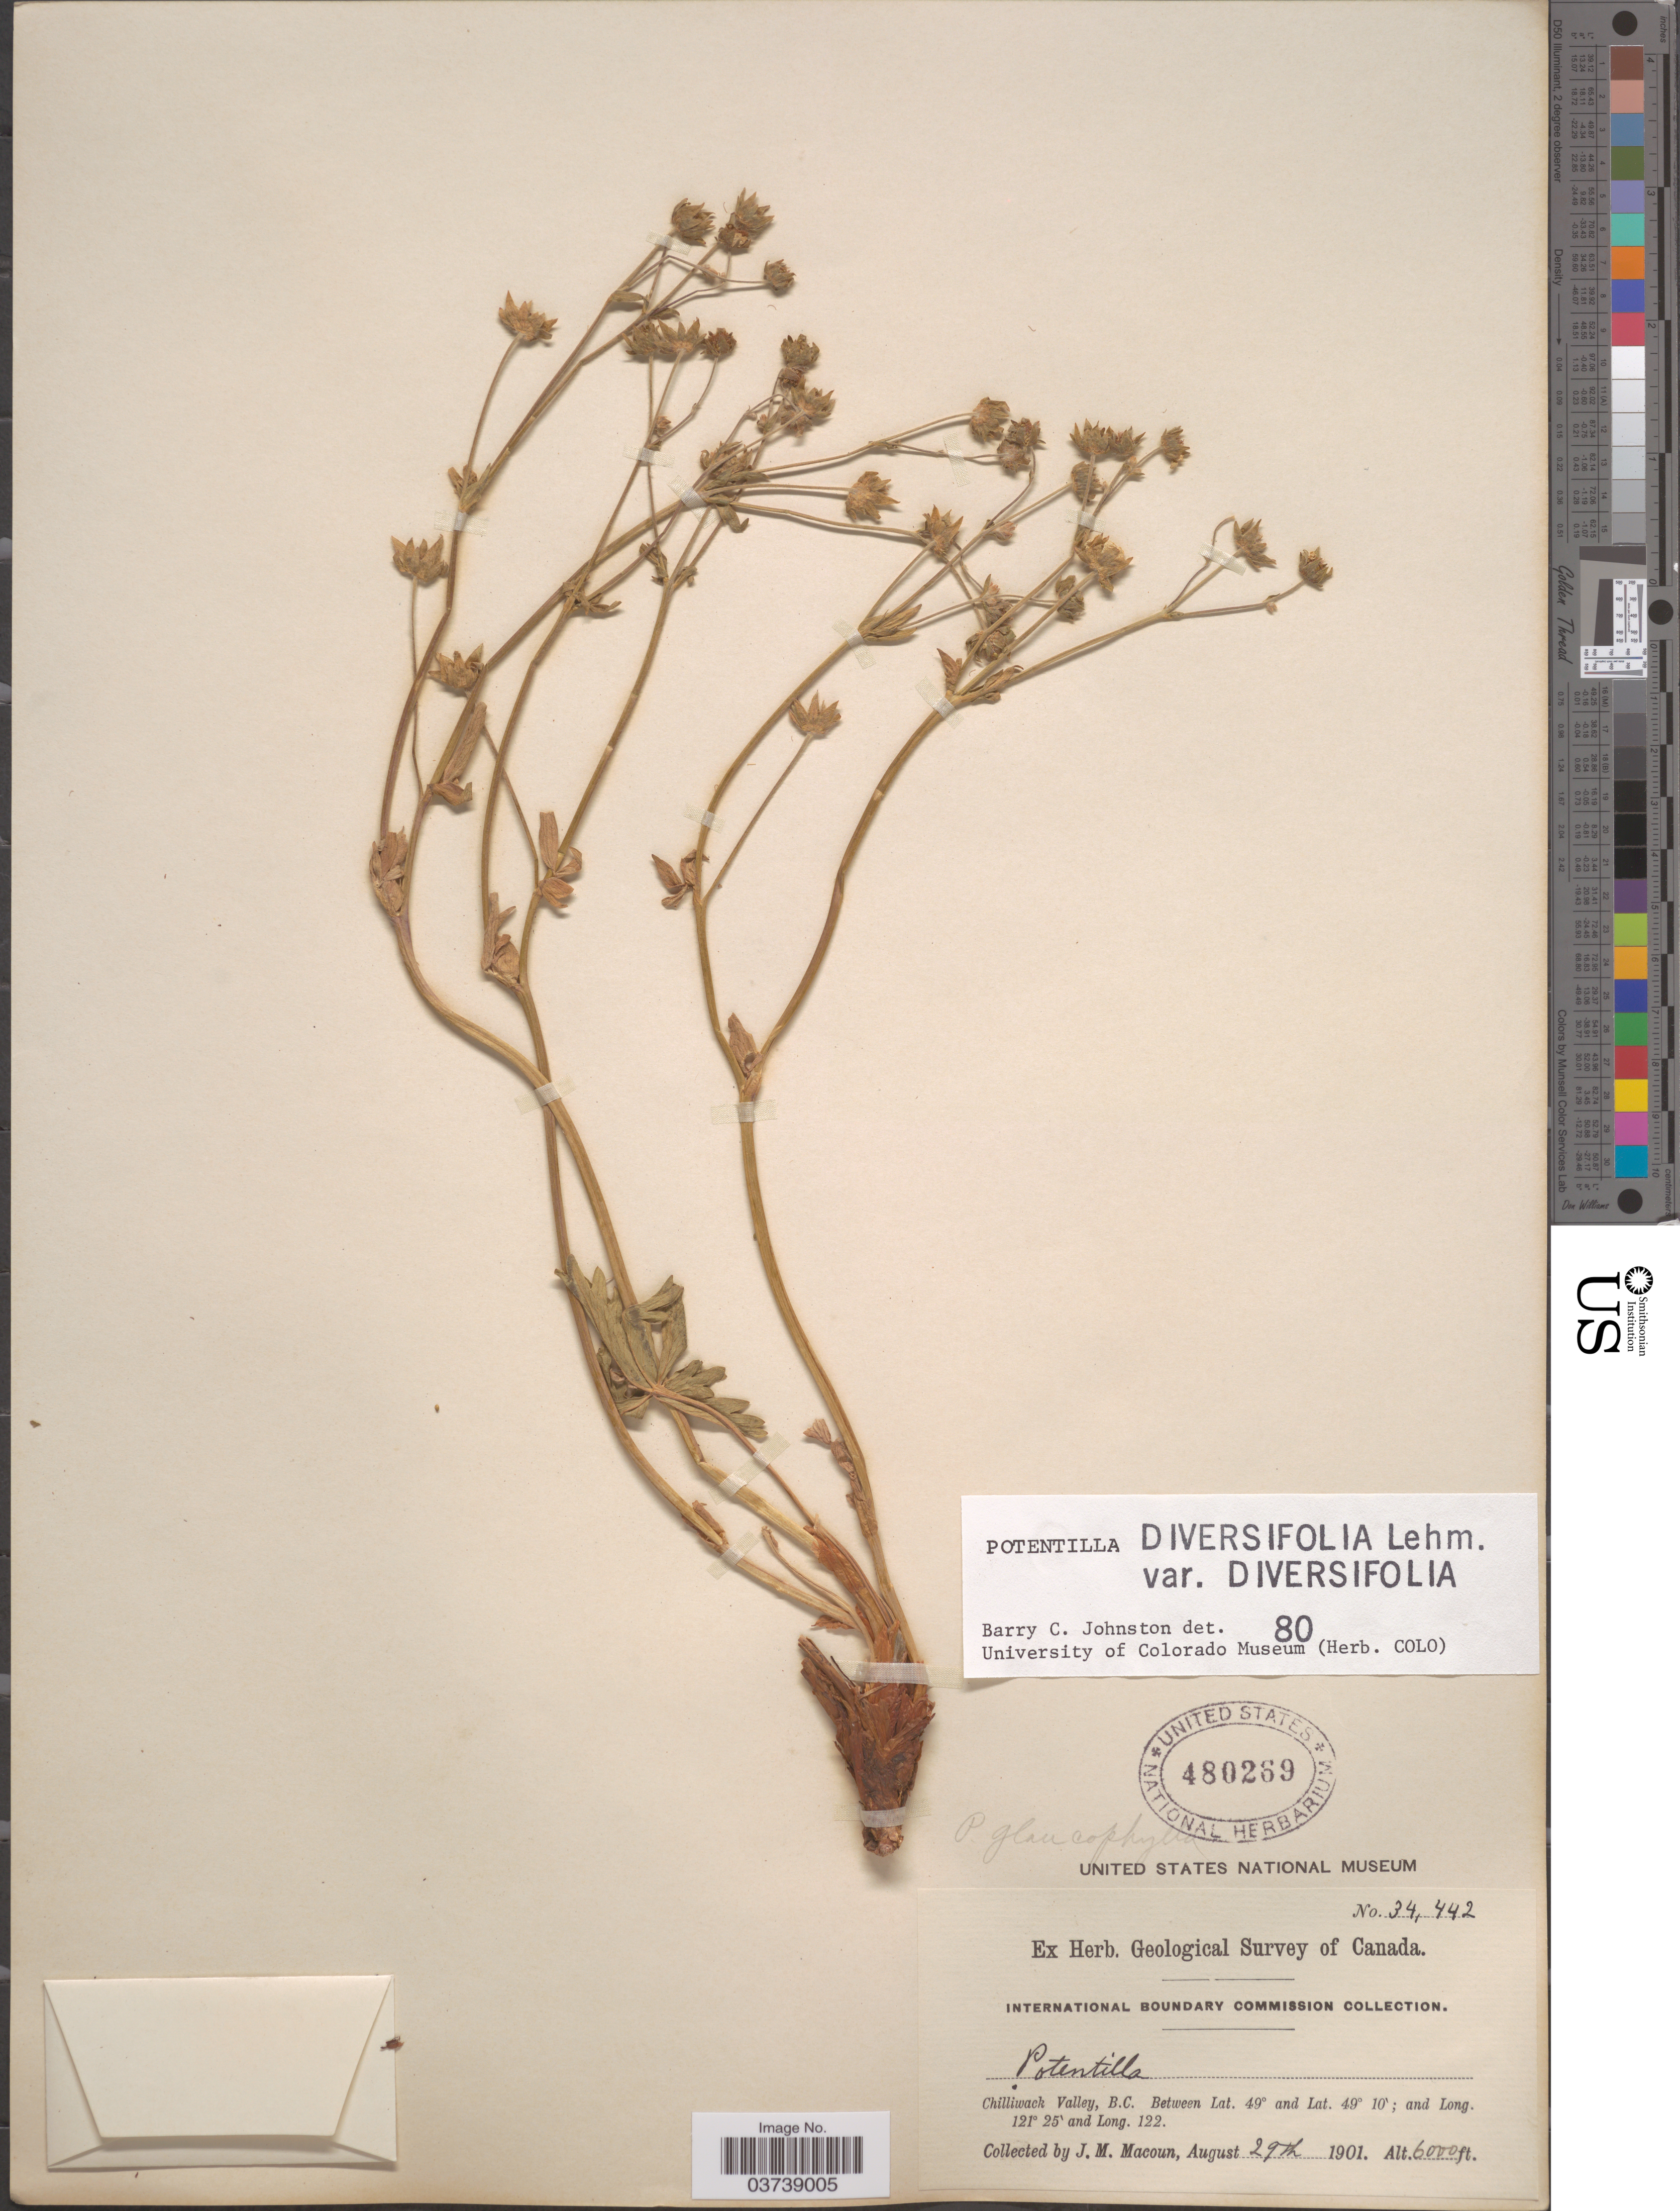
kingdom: Plantae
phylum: Tracheophyta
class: Magnoliopsida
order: Rosales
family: Rosaceae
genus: Potentilla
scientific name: Potentilla diversifolia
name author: Lehm.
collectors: J. M. Macoun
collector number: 34442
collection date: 1901-08-29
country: Canada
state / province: British Columbia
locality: Chilliwack Valley.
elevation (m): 1829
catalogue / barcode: US 480269